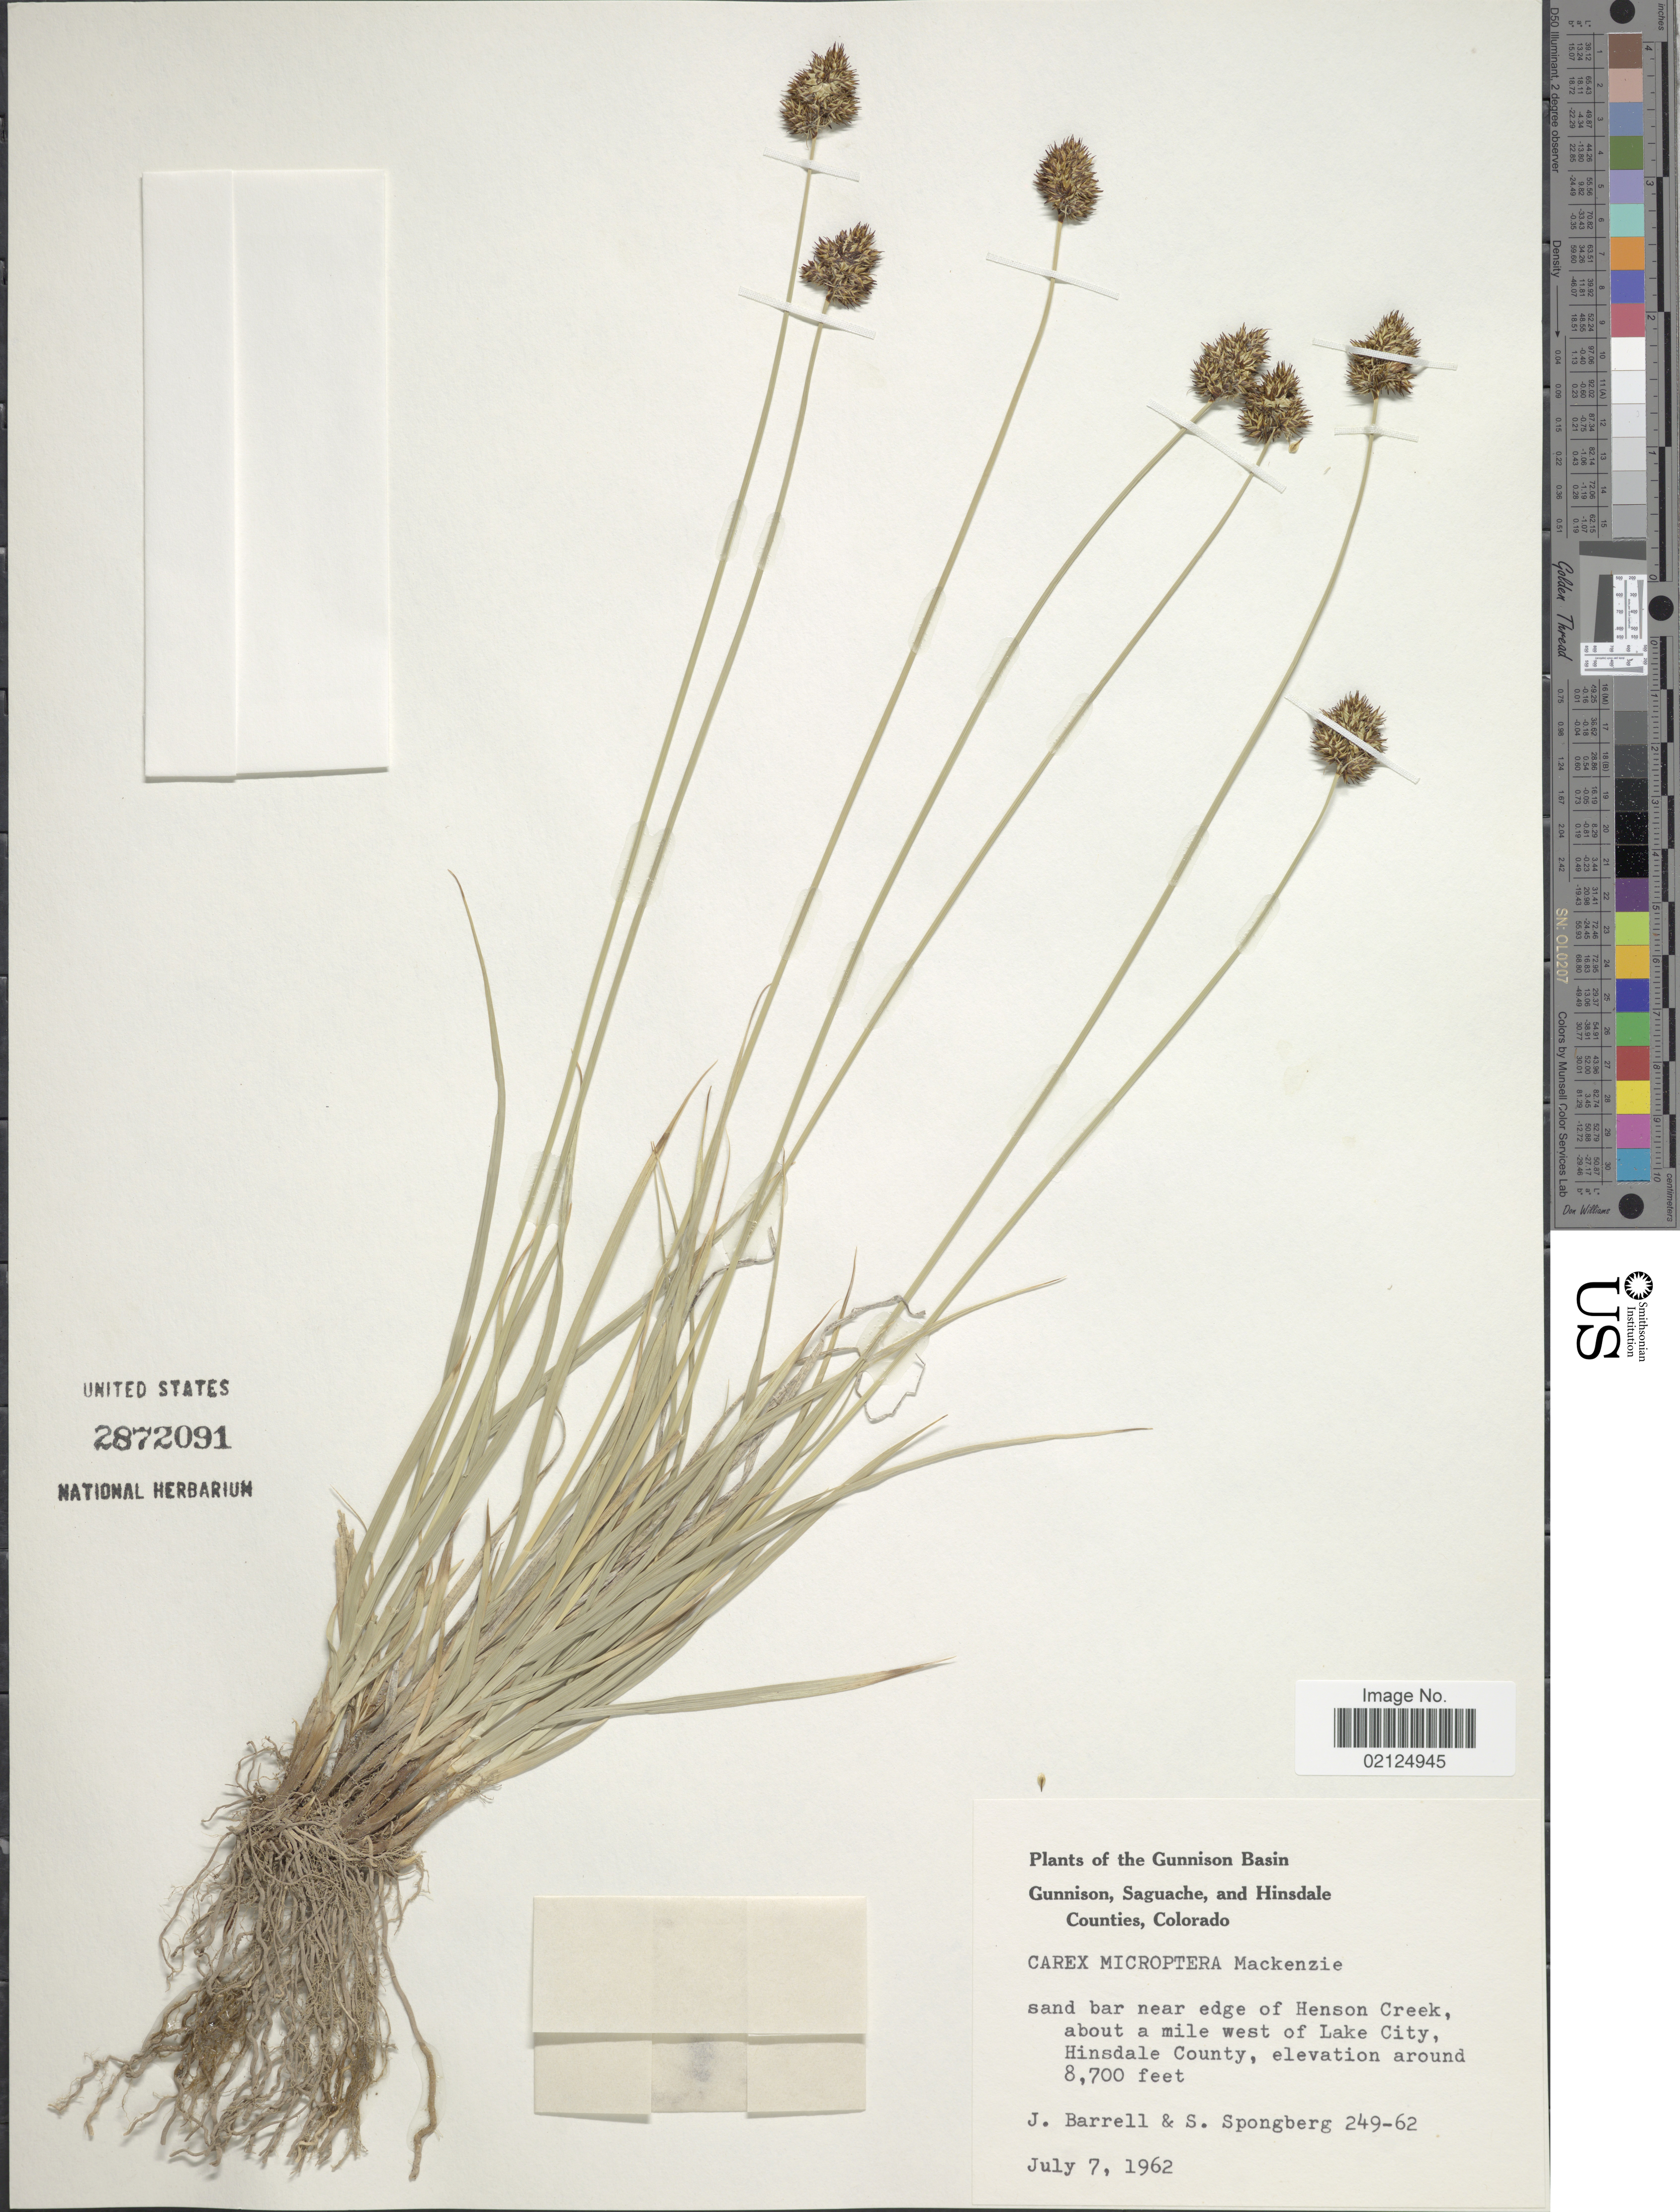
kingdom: Plantae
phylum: Tracheophyta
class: Liliopsida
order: Poales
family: Cyperaceae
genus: Carex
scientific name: Carex microptera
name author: Mack.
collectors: J. Barrell & S. A.Spongberg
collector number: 249-62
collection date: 1962-07-07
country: United States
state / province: Colorado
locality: Gunnison Basin, Gunnison, Saguache, and Hinsdale Counties, near edge of Henson Creek, about a mile west of Lake City, Hinsdale County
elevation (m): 2652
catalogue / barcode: US 2872091